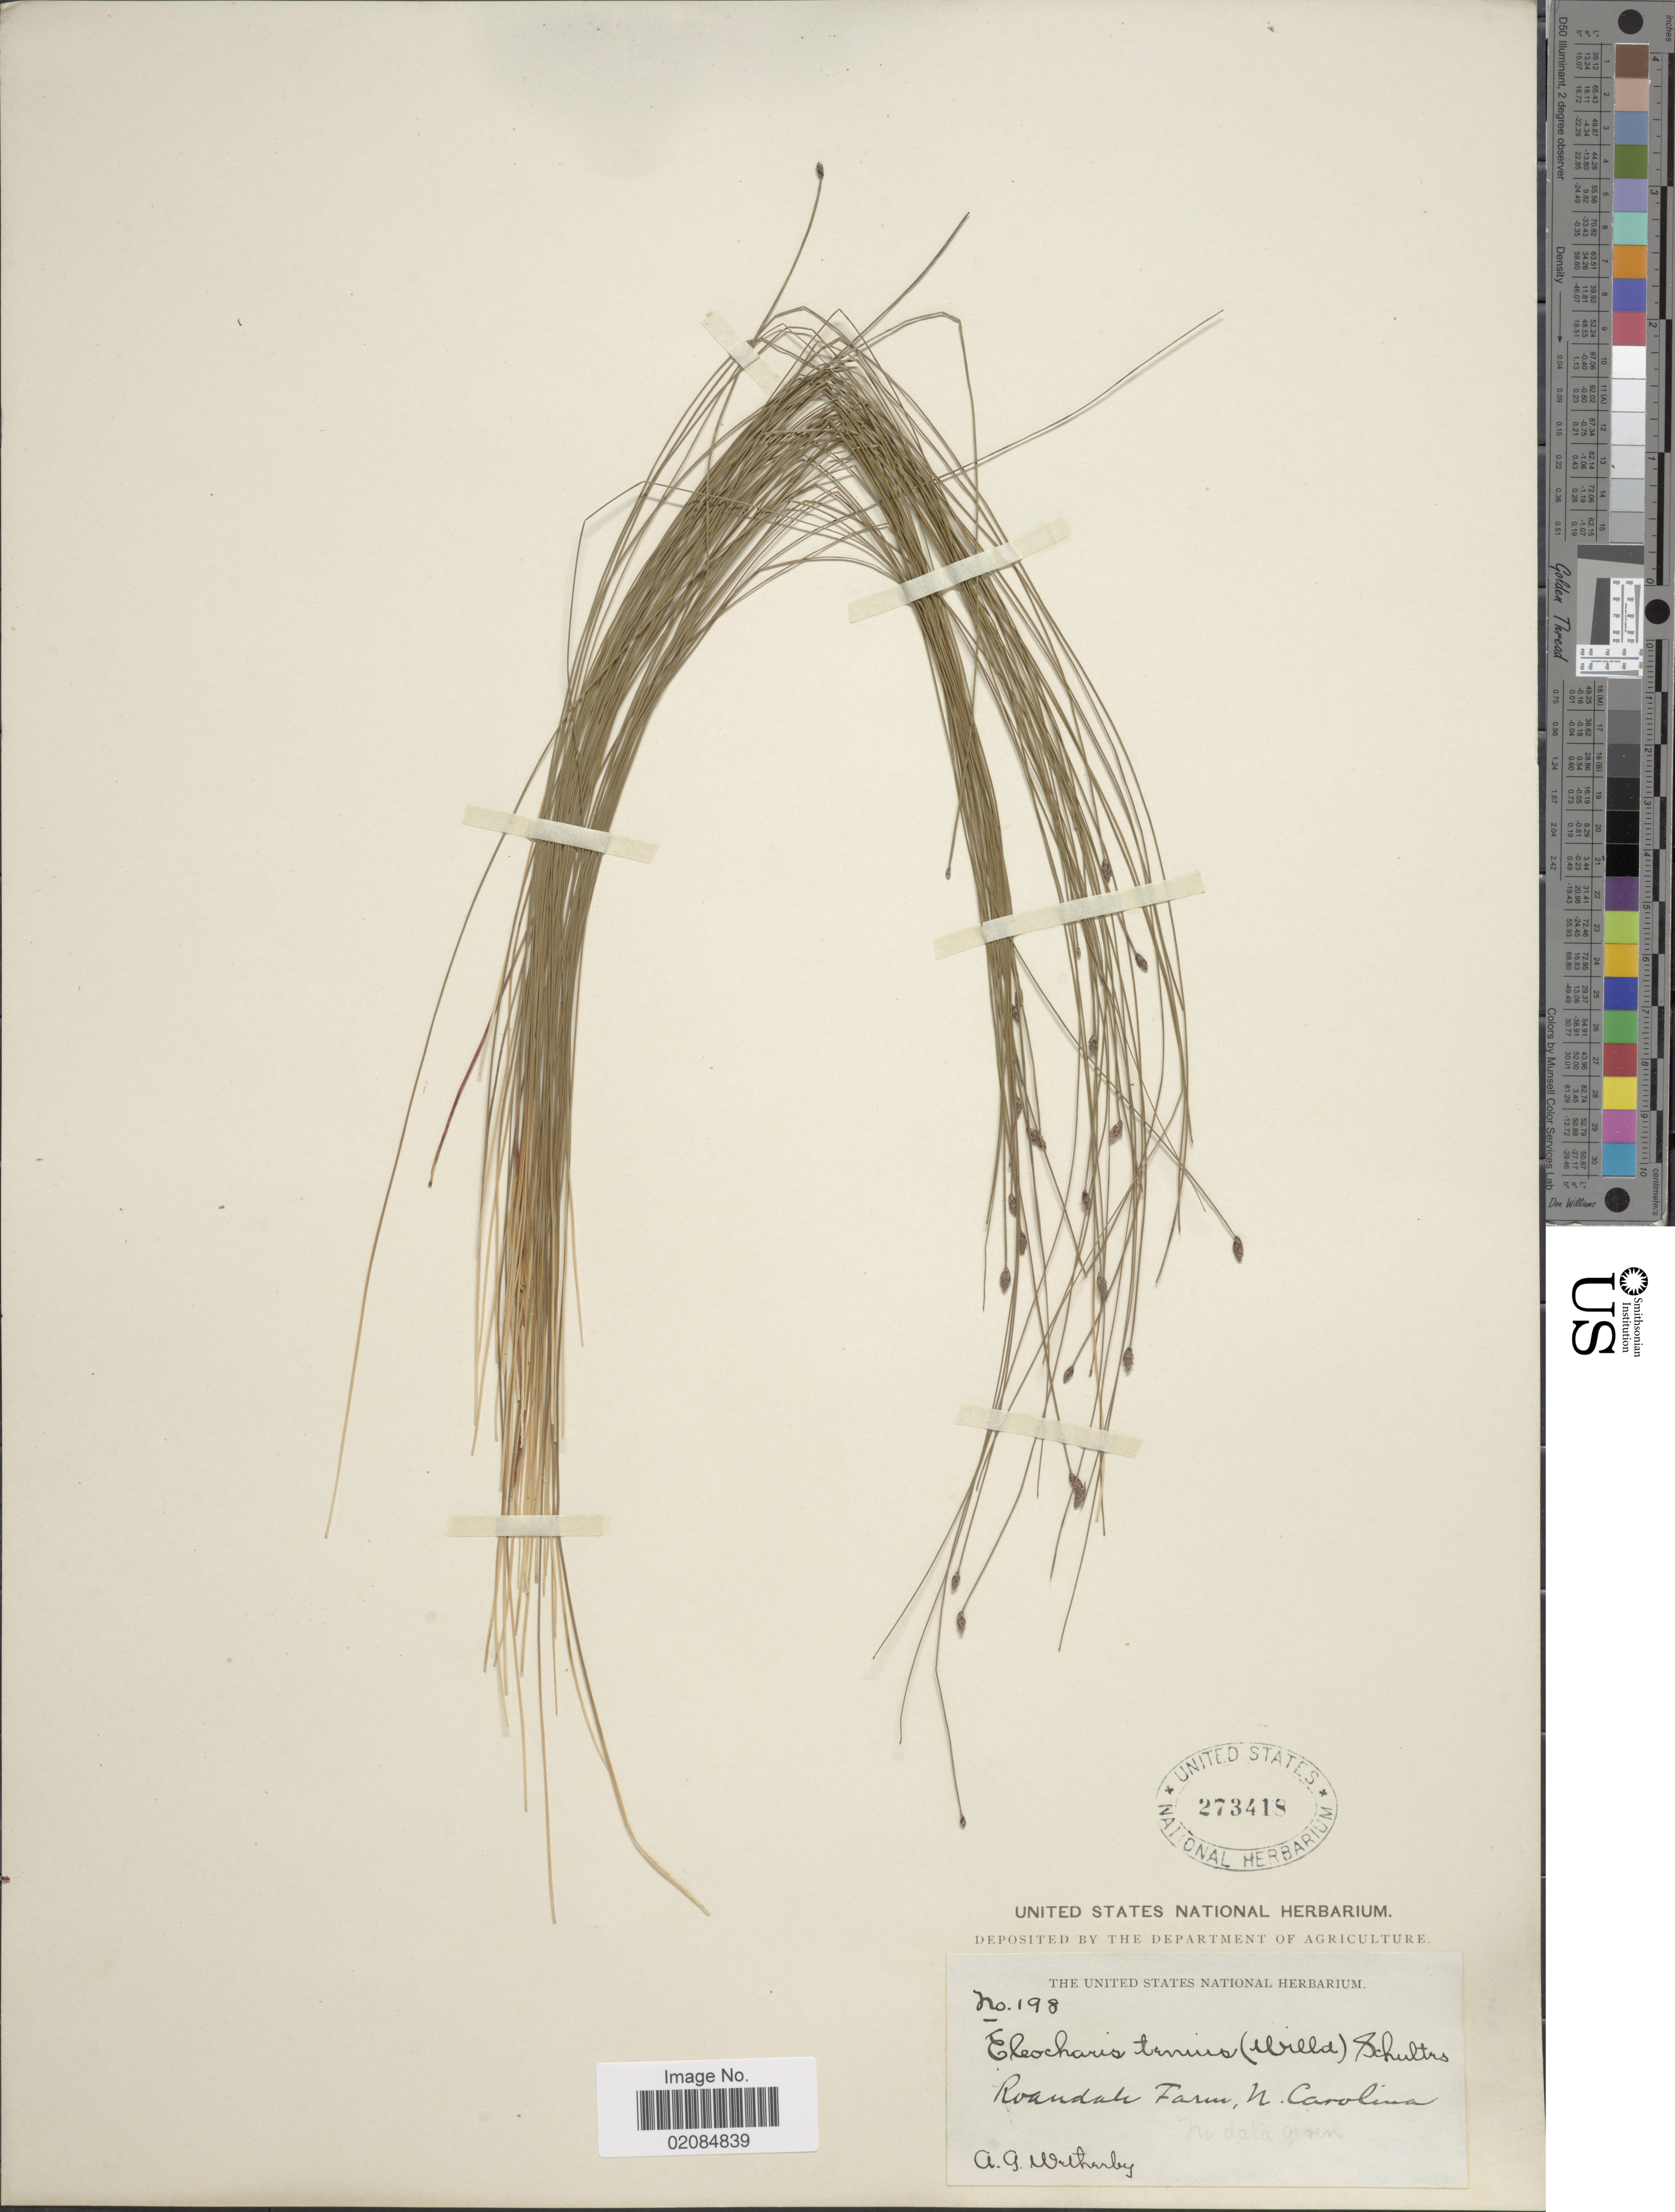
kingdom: Plantae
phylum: Tracheophyta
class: Liliopsida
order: Poales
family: Cyperaceae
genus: Eleocharis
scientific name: Eleocharis tenuis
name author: (Willd.) Schult.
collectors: A. Wetherby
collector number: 198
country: United States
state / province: North Carolina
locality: Roandale Farm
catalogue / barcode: US 273418